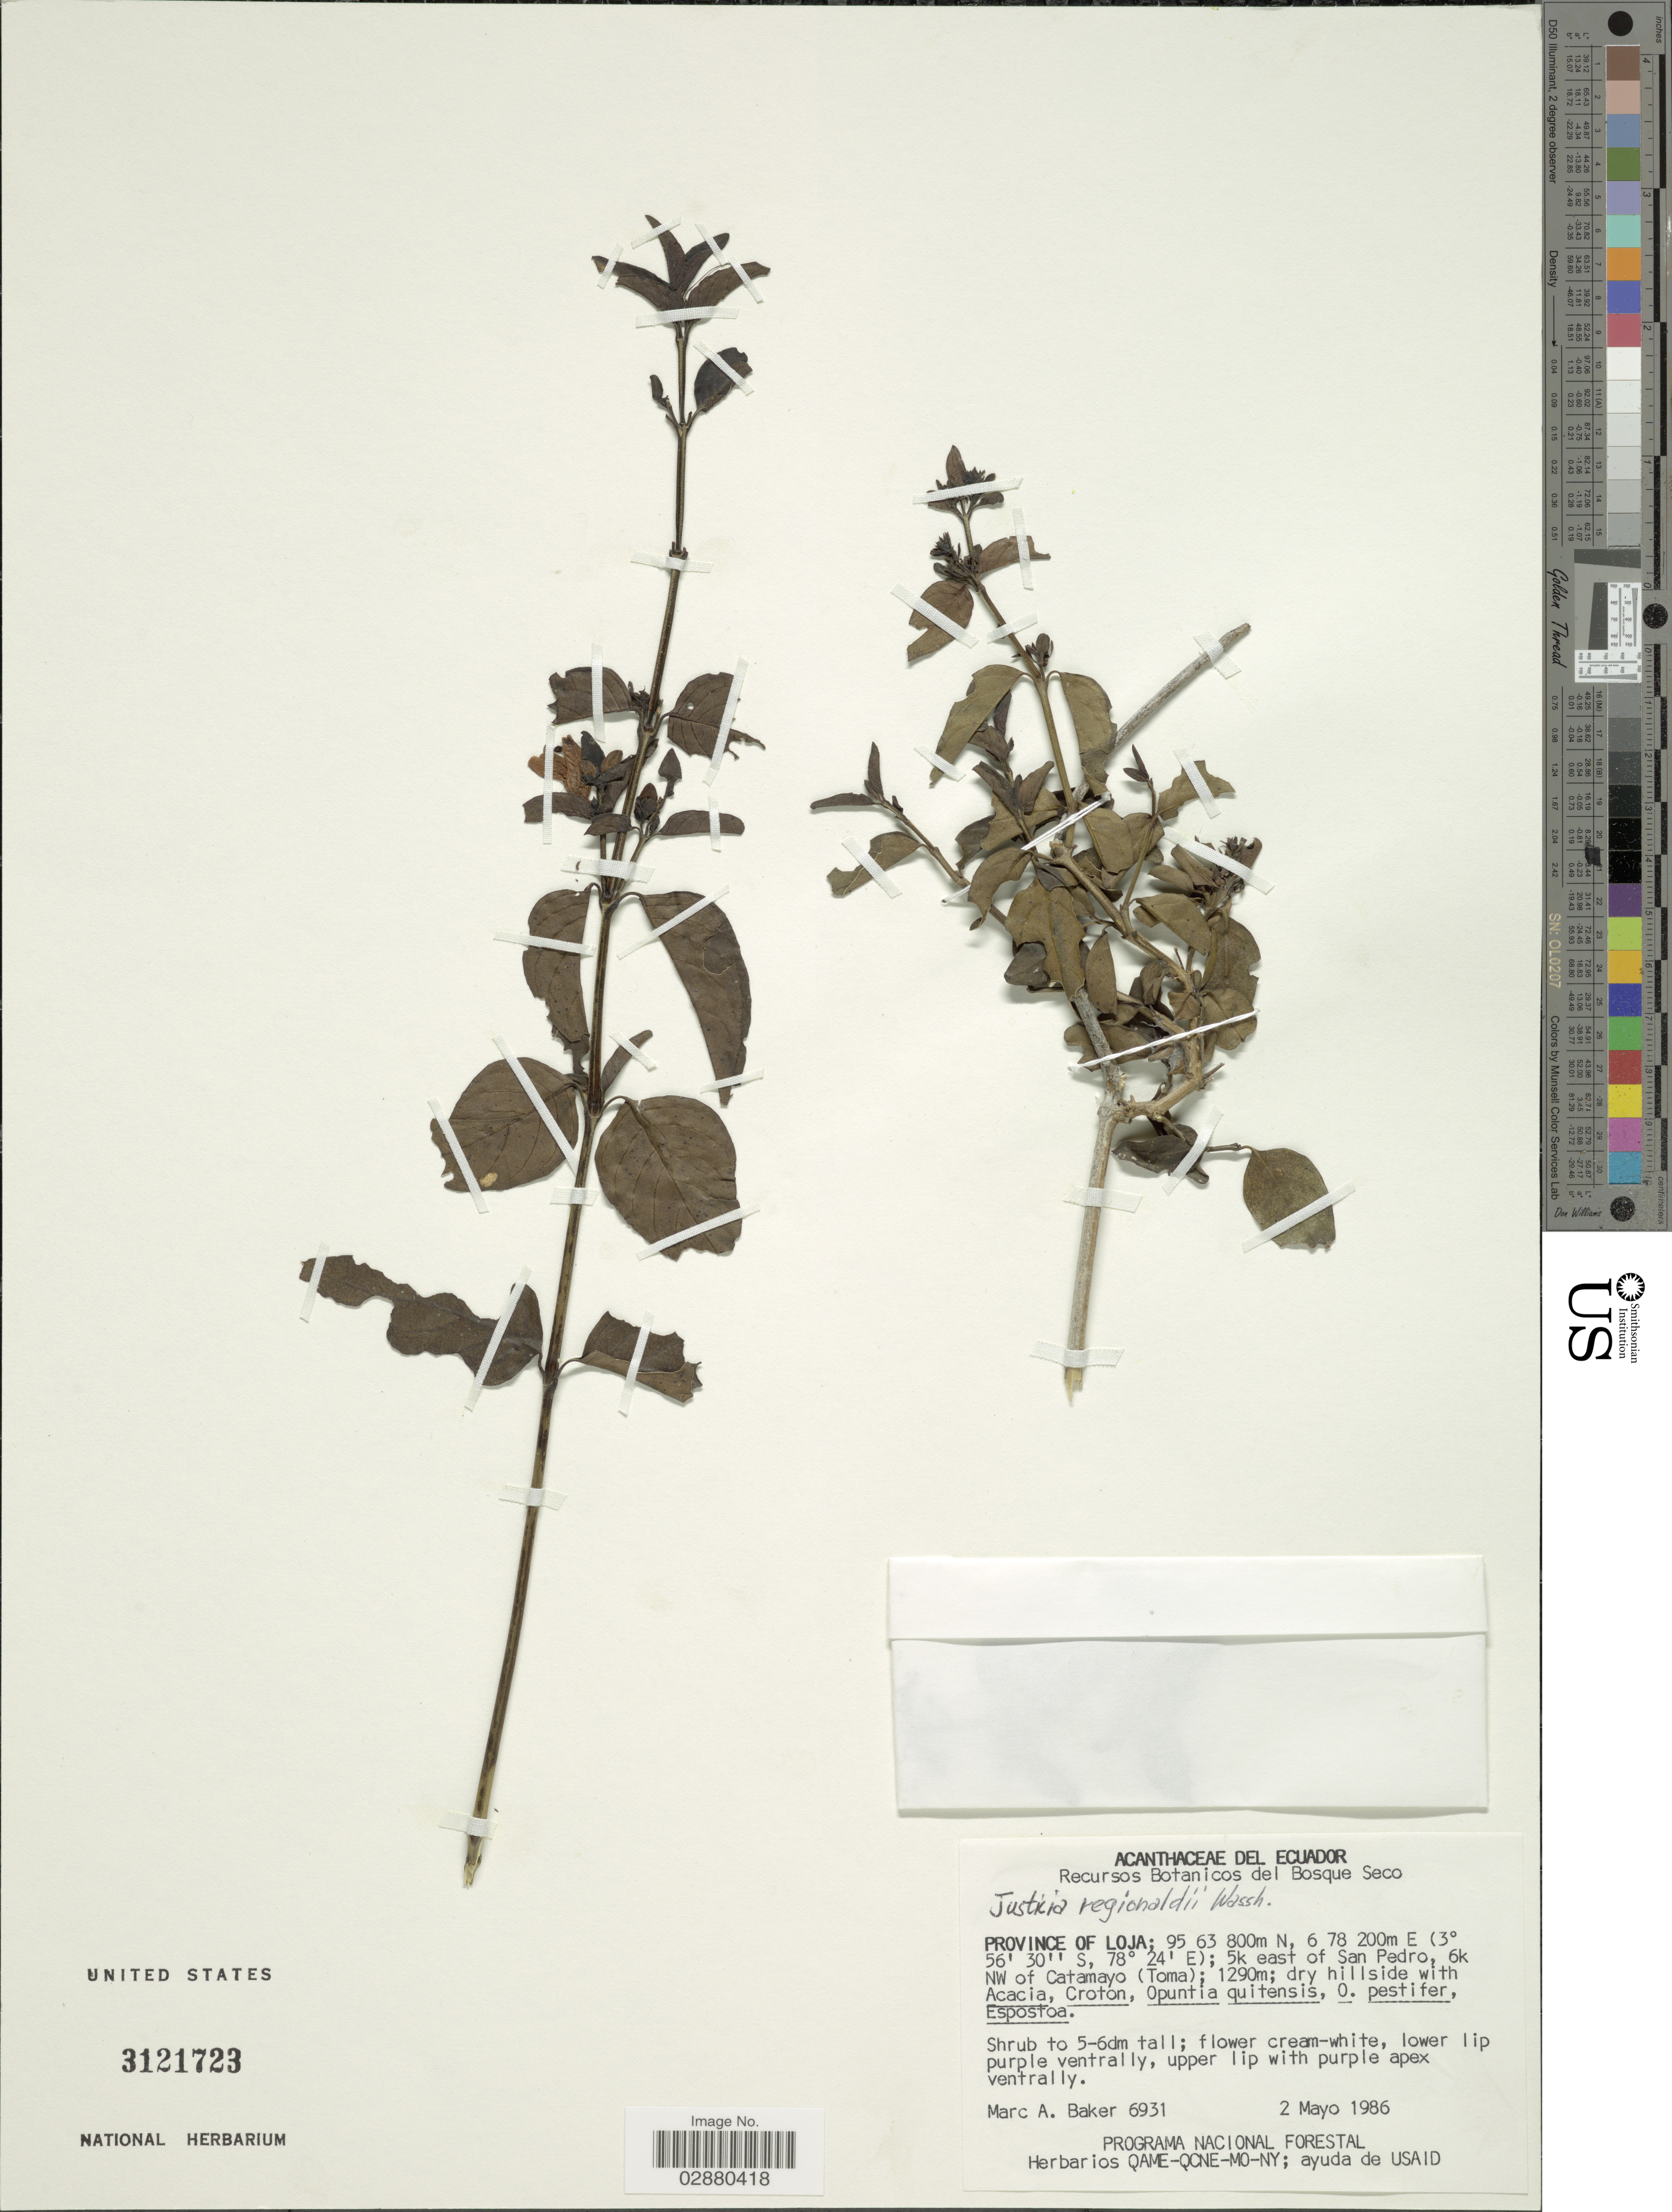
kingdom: Plantae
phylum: Tracheophyta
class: Magnoliopsida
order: Lamiales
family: Acanthaceae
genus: Justicia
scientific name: Justicia reginaldii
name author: Wassh.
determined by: Fisher, Amanda, (LOB), California State University, Long Beach (UNITED STATES)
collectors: M. A. Baker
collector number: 6931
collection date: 1986-05-02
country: Ecuador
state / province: Loja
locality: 5k east of San Pedro, 6k NW of Catamayo (Toma).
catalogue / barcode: US 3121723